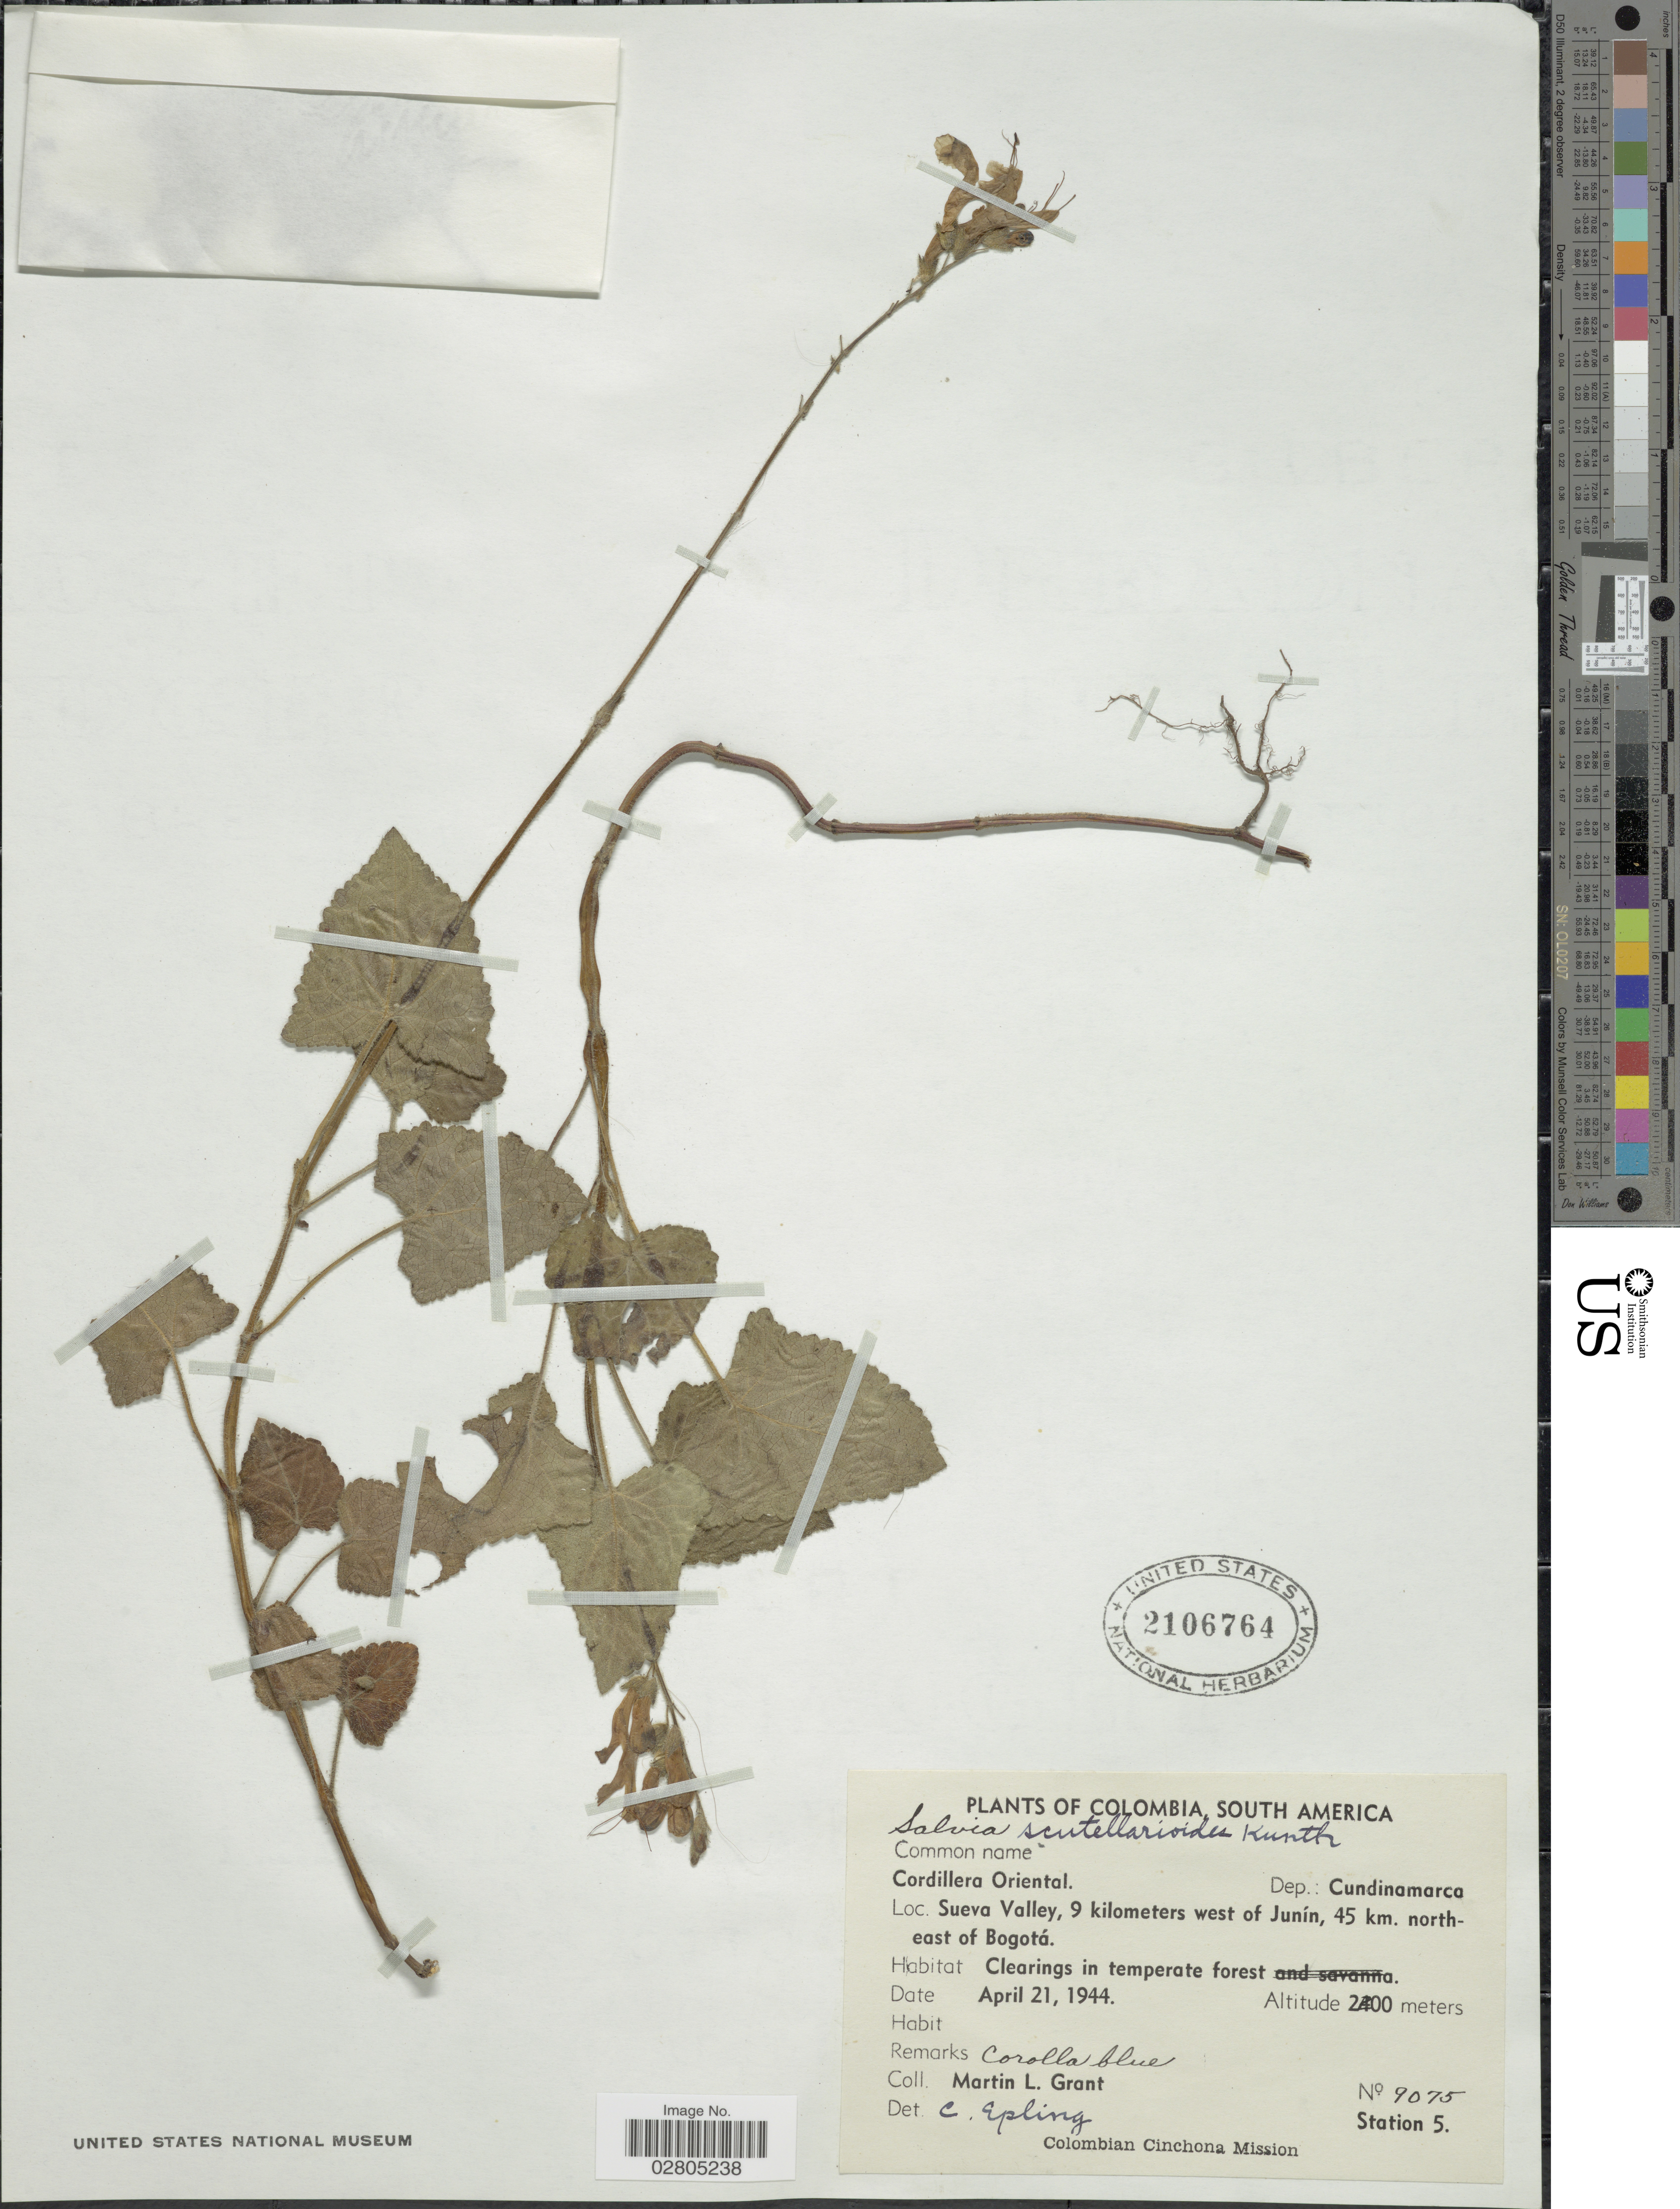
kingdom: Plantae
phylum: Tracheophyta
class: Magnoliopsida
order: Lamiales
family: Lamiaceae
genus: Salvia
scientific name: Salvia scutellarioides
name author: Kunth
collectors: M. L. Grant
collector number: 9075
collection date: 1944-04-21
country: Colombia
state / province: Cundinamarca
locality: Cordillera Oriental, Dep. Cundinamarca, Sueva Valley, 9 kilometers west of Junín, 45 km. northeast of Bogotá.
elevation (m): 2400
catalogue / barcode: US 2106764